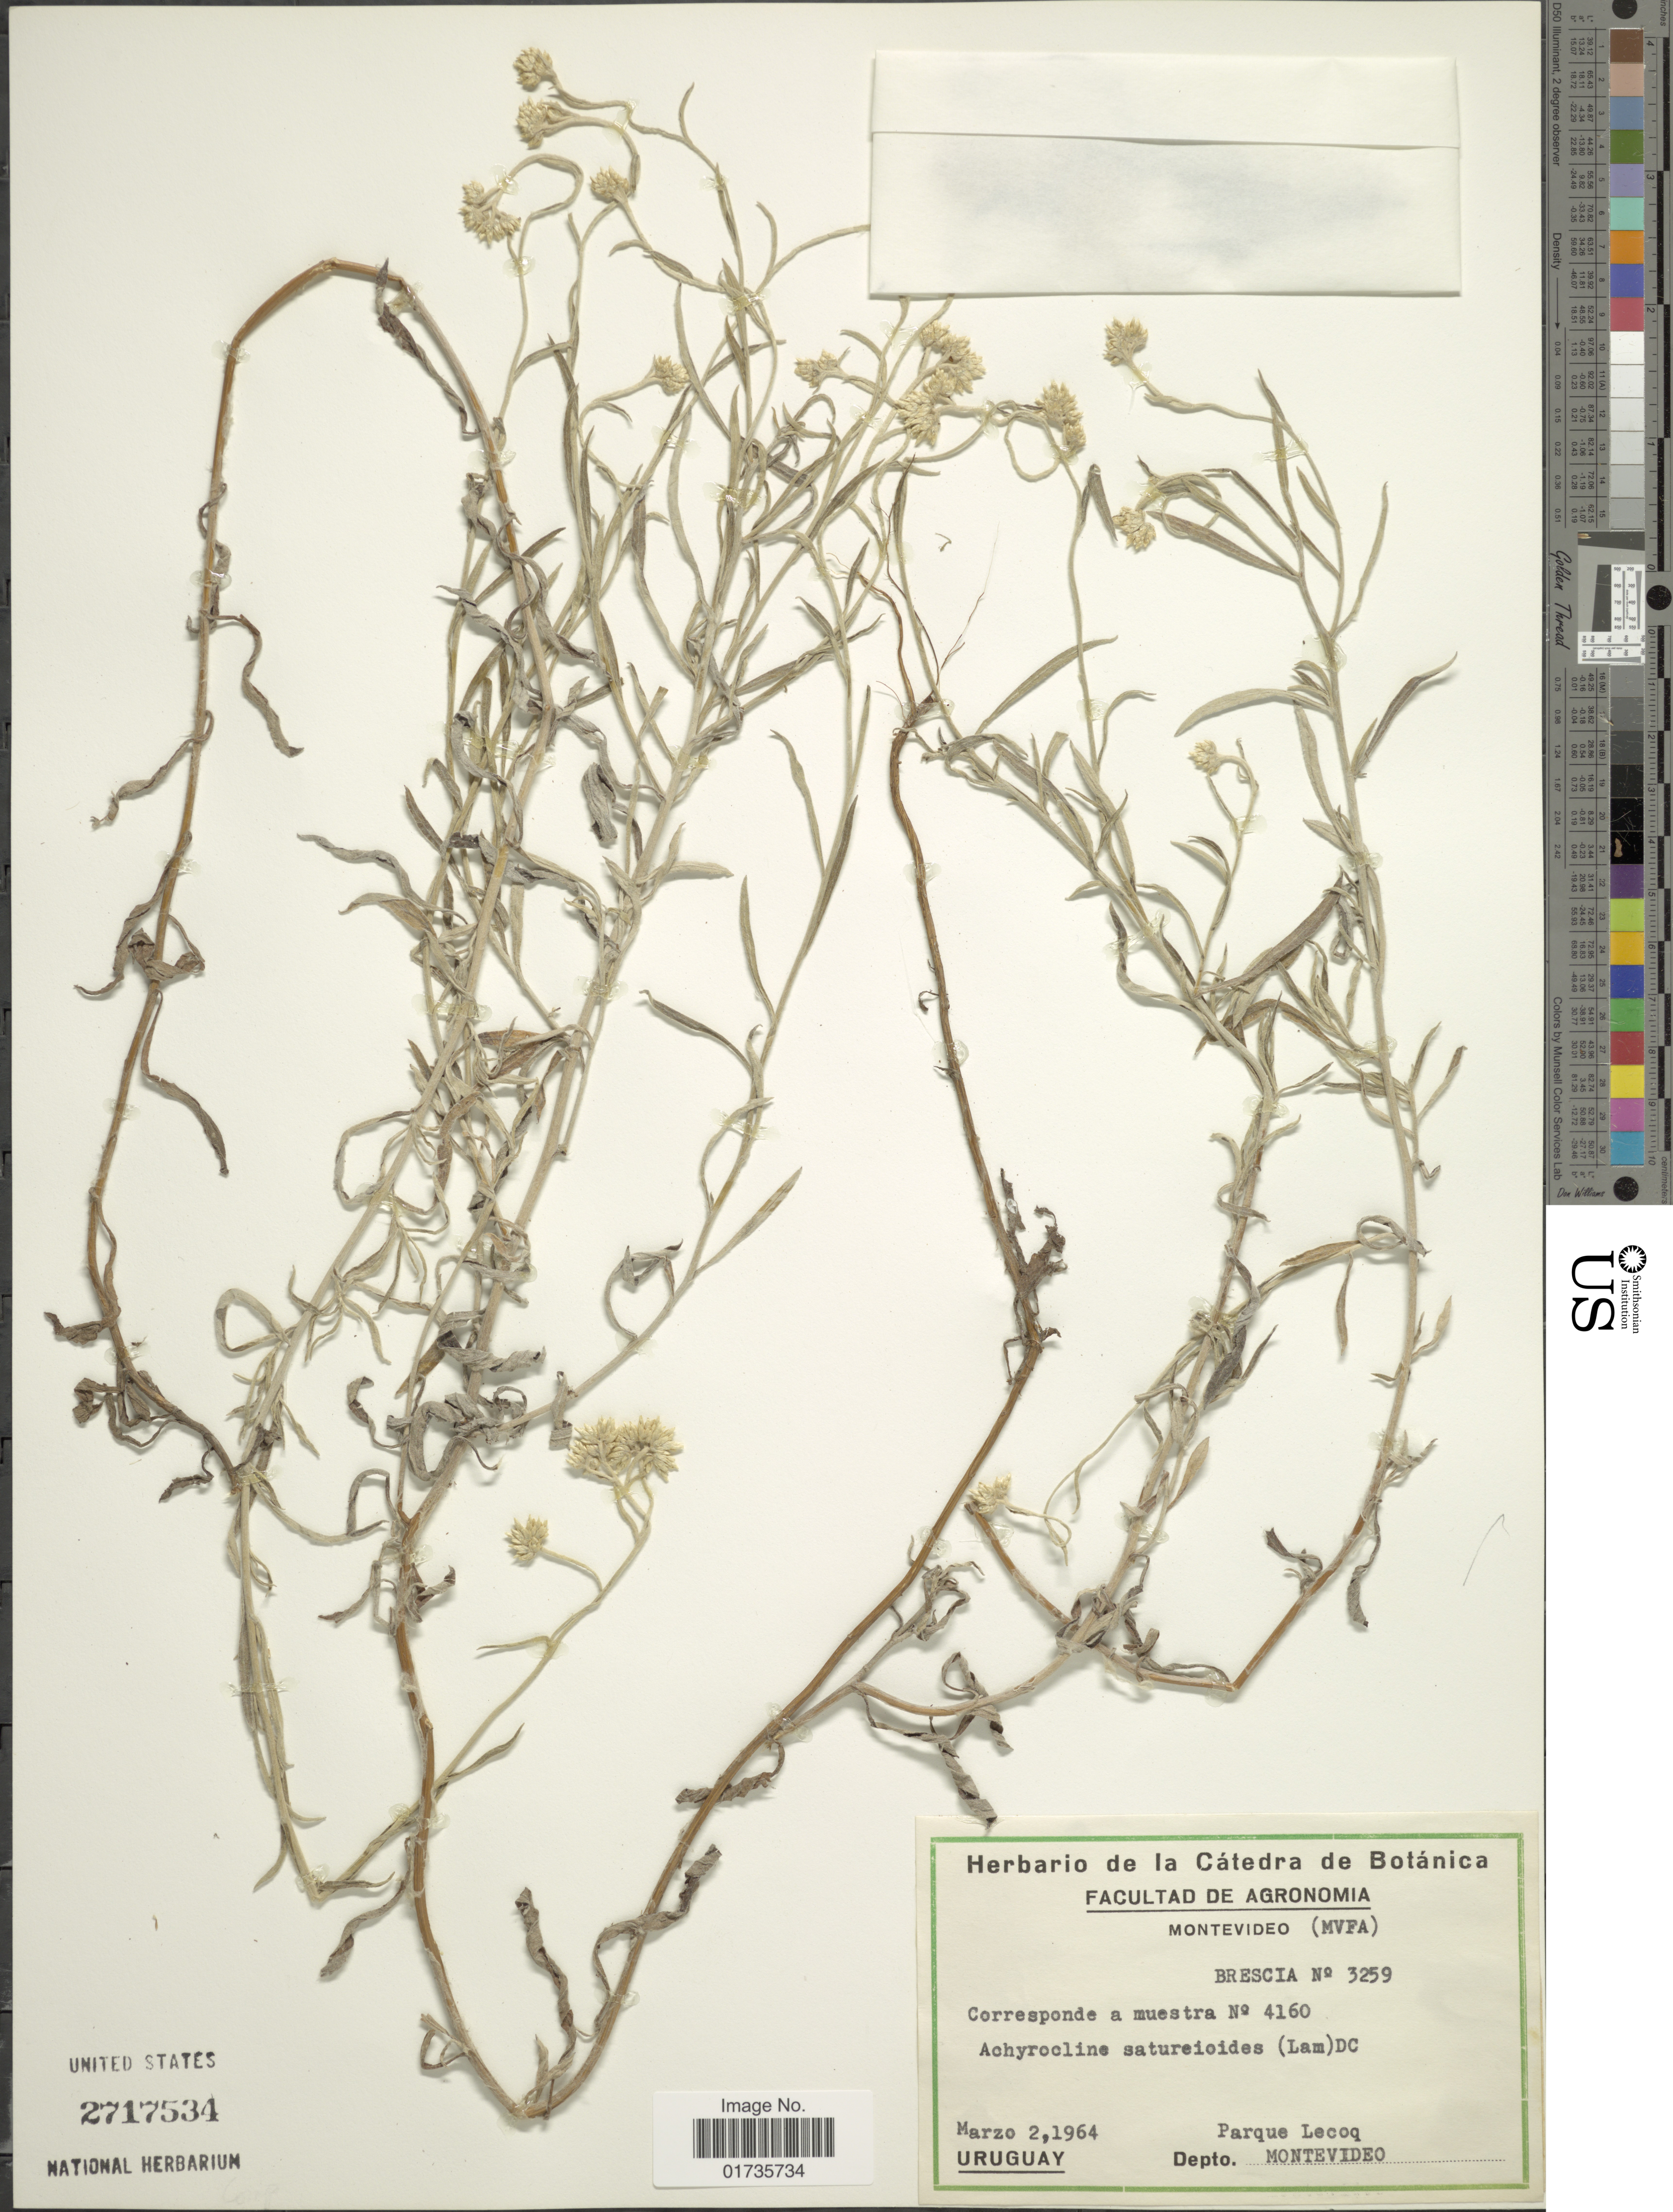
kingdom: Plantae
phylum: Tracheophyta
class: Magnoliopsida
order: Asterales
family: Asteraceae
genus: Achyrocline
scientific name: Achyrocline satureioides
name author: (Lam.) DC.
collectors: -. Brescia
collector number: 3259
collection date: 1964-03-02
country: Uruguay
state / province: Montevideo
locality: Parque Lecoq, Depto Montevideo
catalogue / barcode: US 2717534